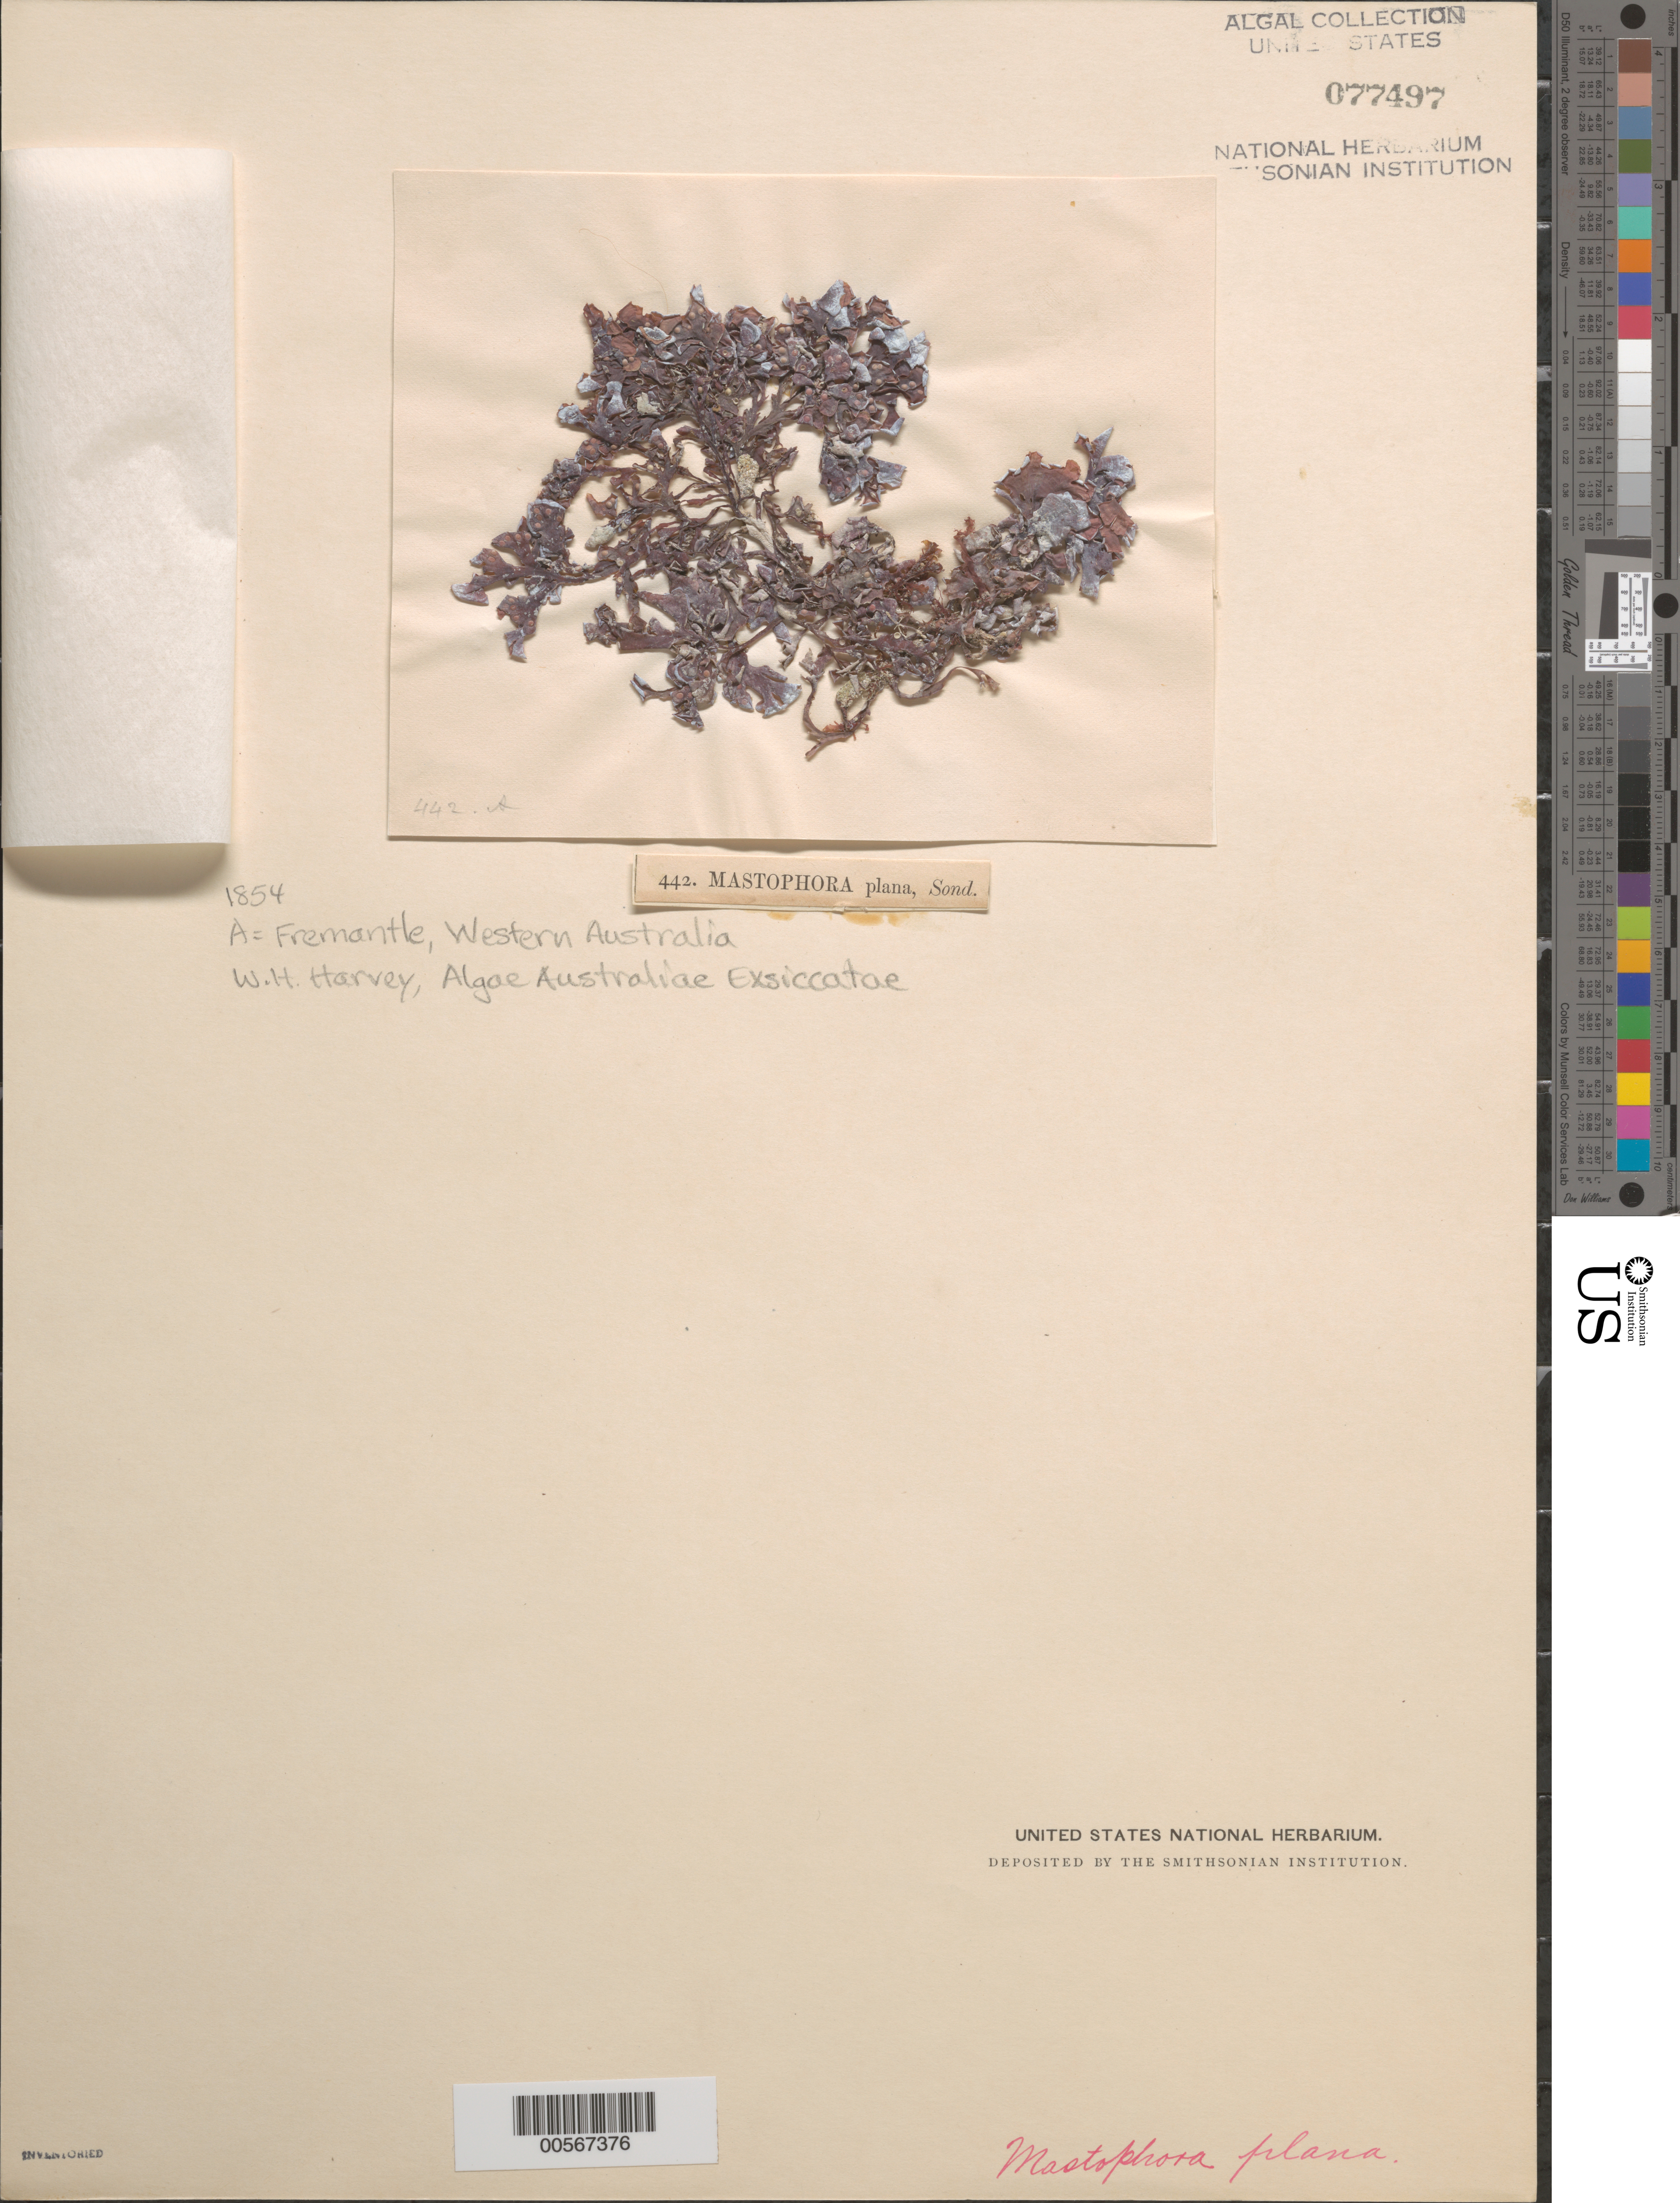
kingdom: Plantae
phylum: Rhodophyta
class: Florideophyceae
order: Corallinales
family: Mastophoraceae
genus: Metamastophora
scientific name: Metamastophora flabellata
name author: (Sonder) Setchell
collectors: W. Harvey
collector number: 442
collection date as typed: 1854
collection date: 1854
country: Australia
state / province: Western Australia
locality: Fremantle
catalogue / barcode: US 77497